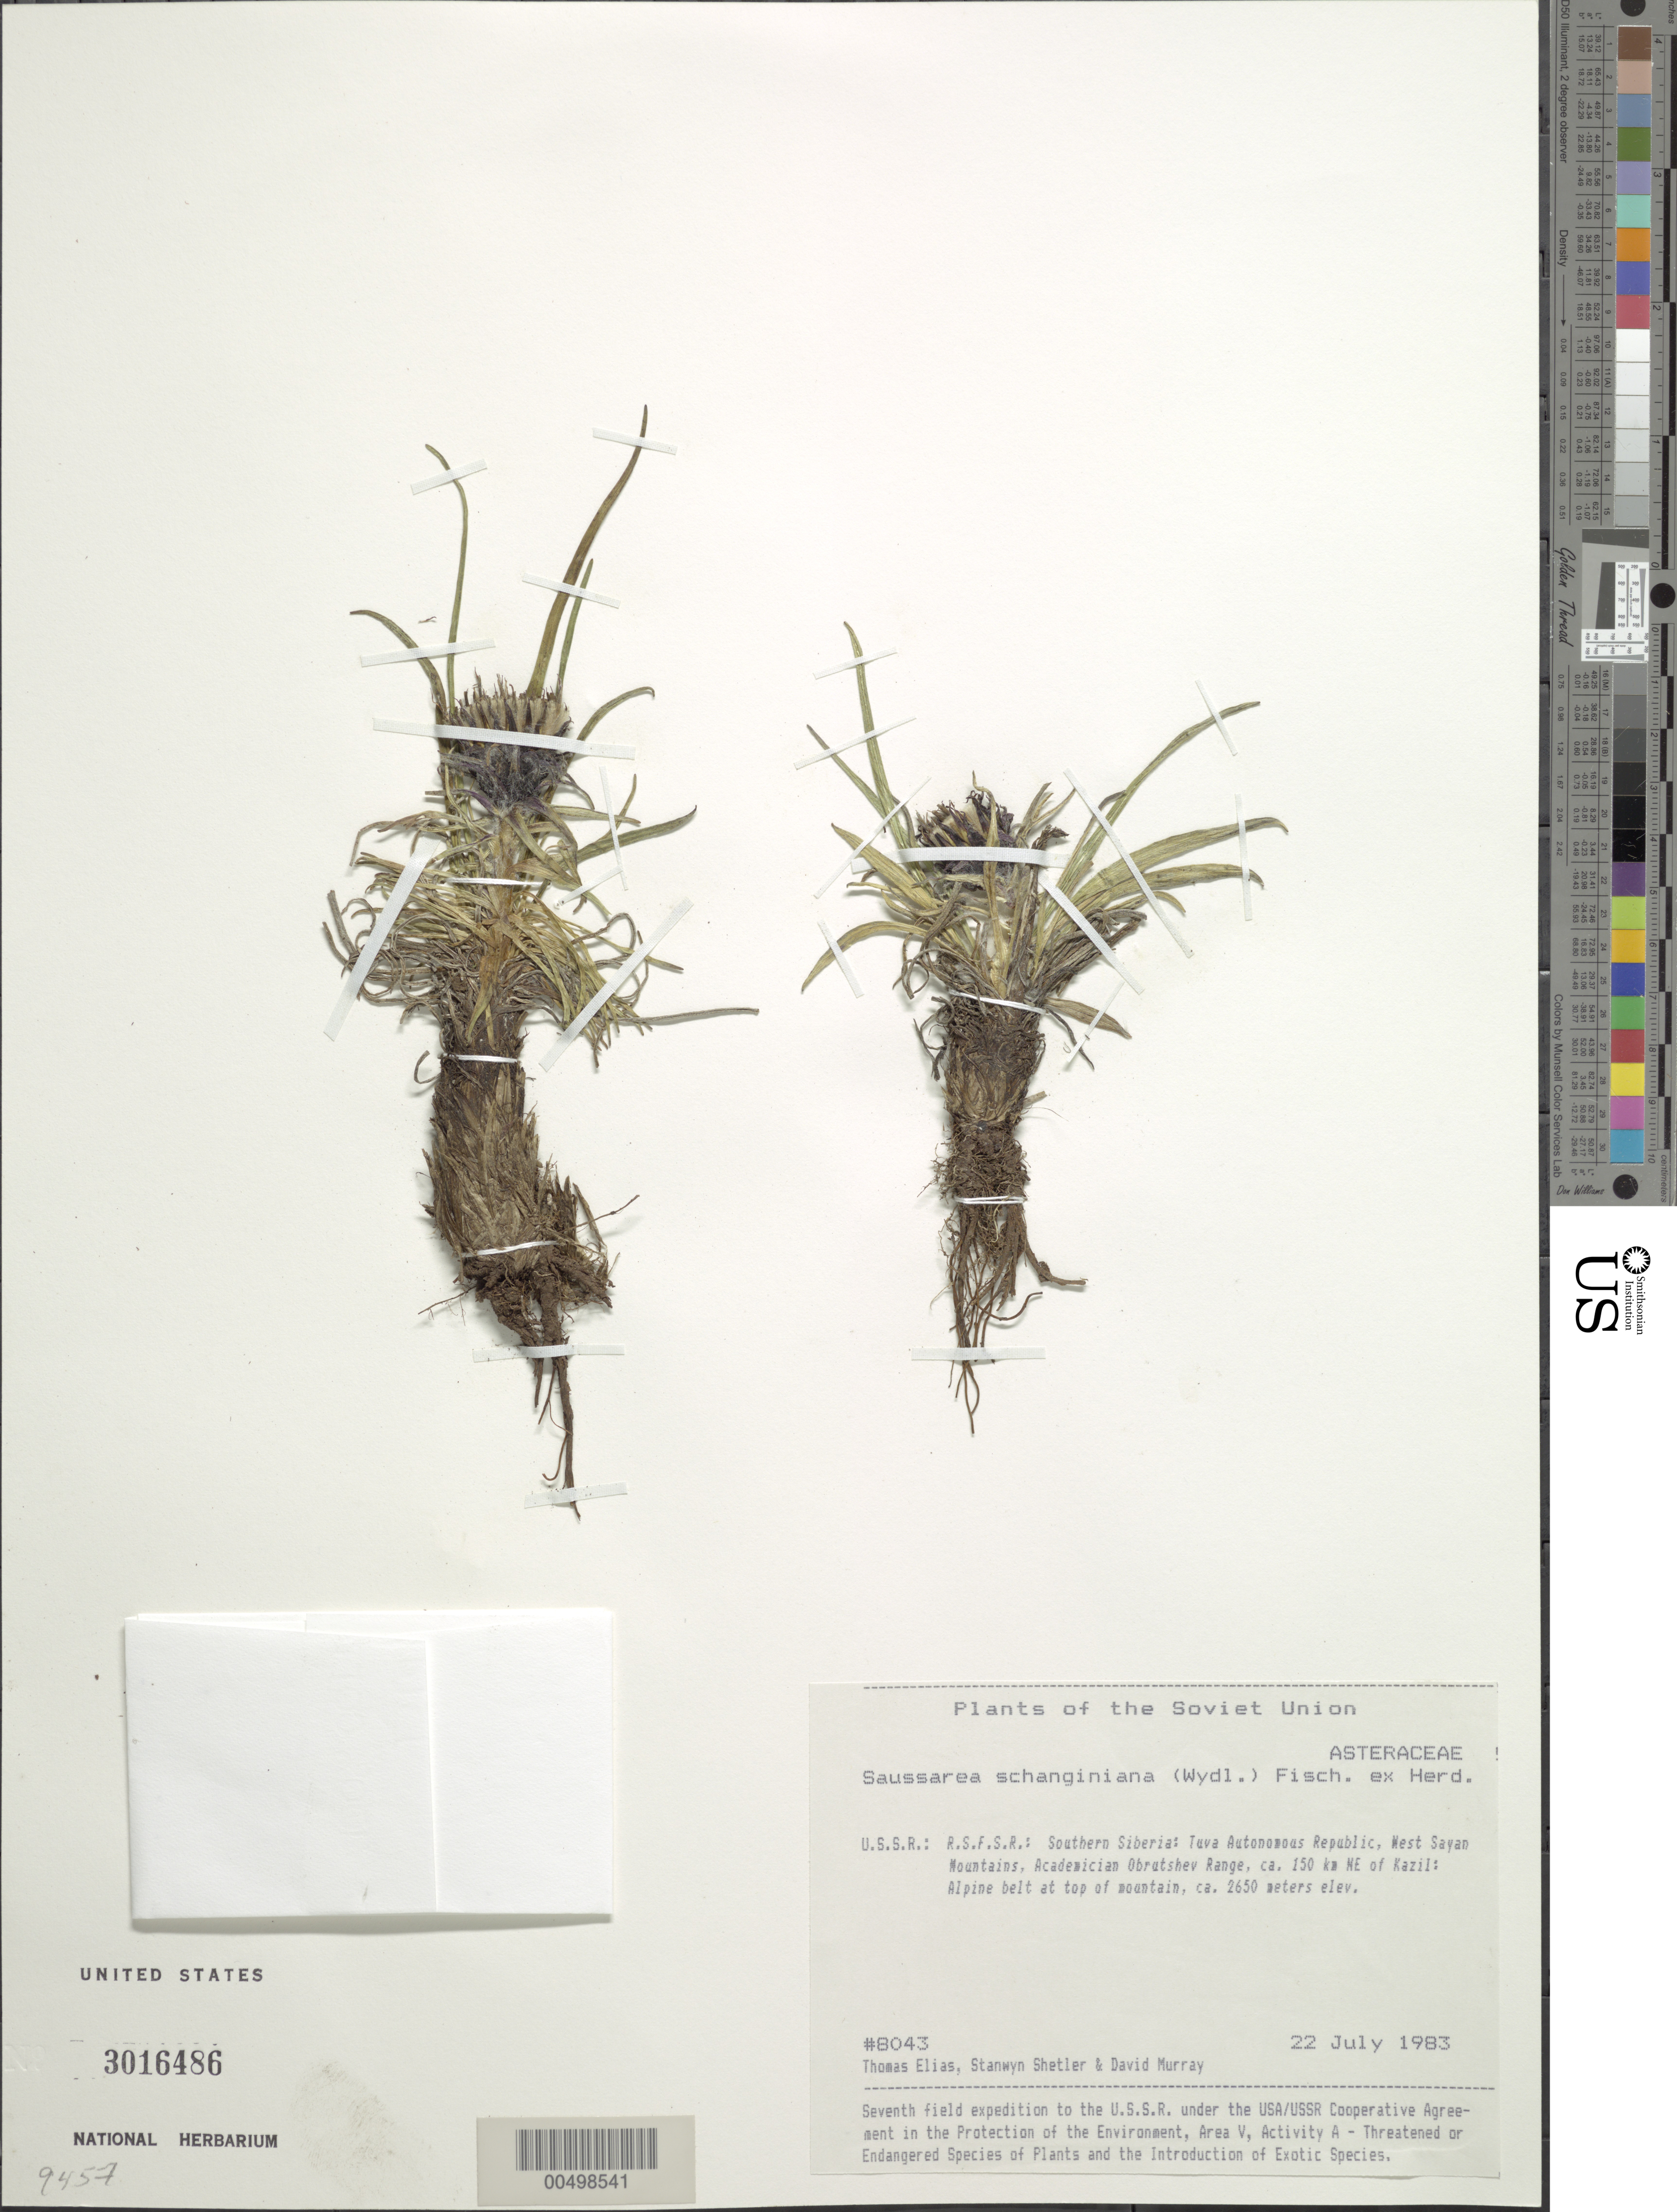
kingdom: Plantae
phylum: Tracheophyta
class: Magnoliopsida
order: Asterales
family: Asteraceae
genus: Saussurea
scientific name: Saussurea schanginiana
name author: (Wydler) Fisch. ex Herd.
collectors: T. Elias, S. Shetler & D. F. Murray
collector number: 8043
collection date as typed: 22 Jul 1983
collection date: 1983-07-22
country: Russian Federation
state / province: Tuva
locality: West Sayan Mountains, Academician Obrutshev Range, ca. 150 km NE of Kazil [Kyzyl]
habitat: alpine belt at top of mountain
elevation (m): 2650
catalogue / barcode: US 3016486